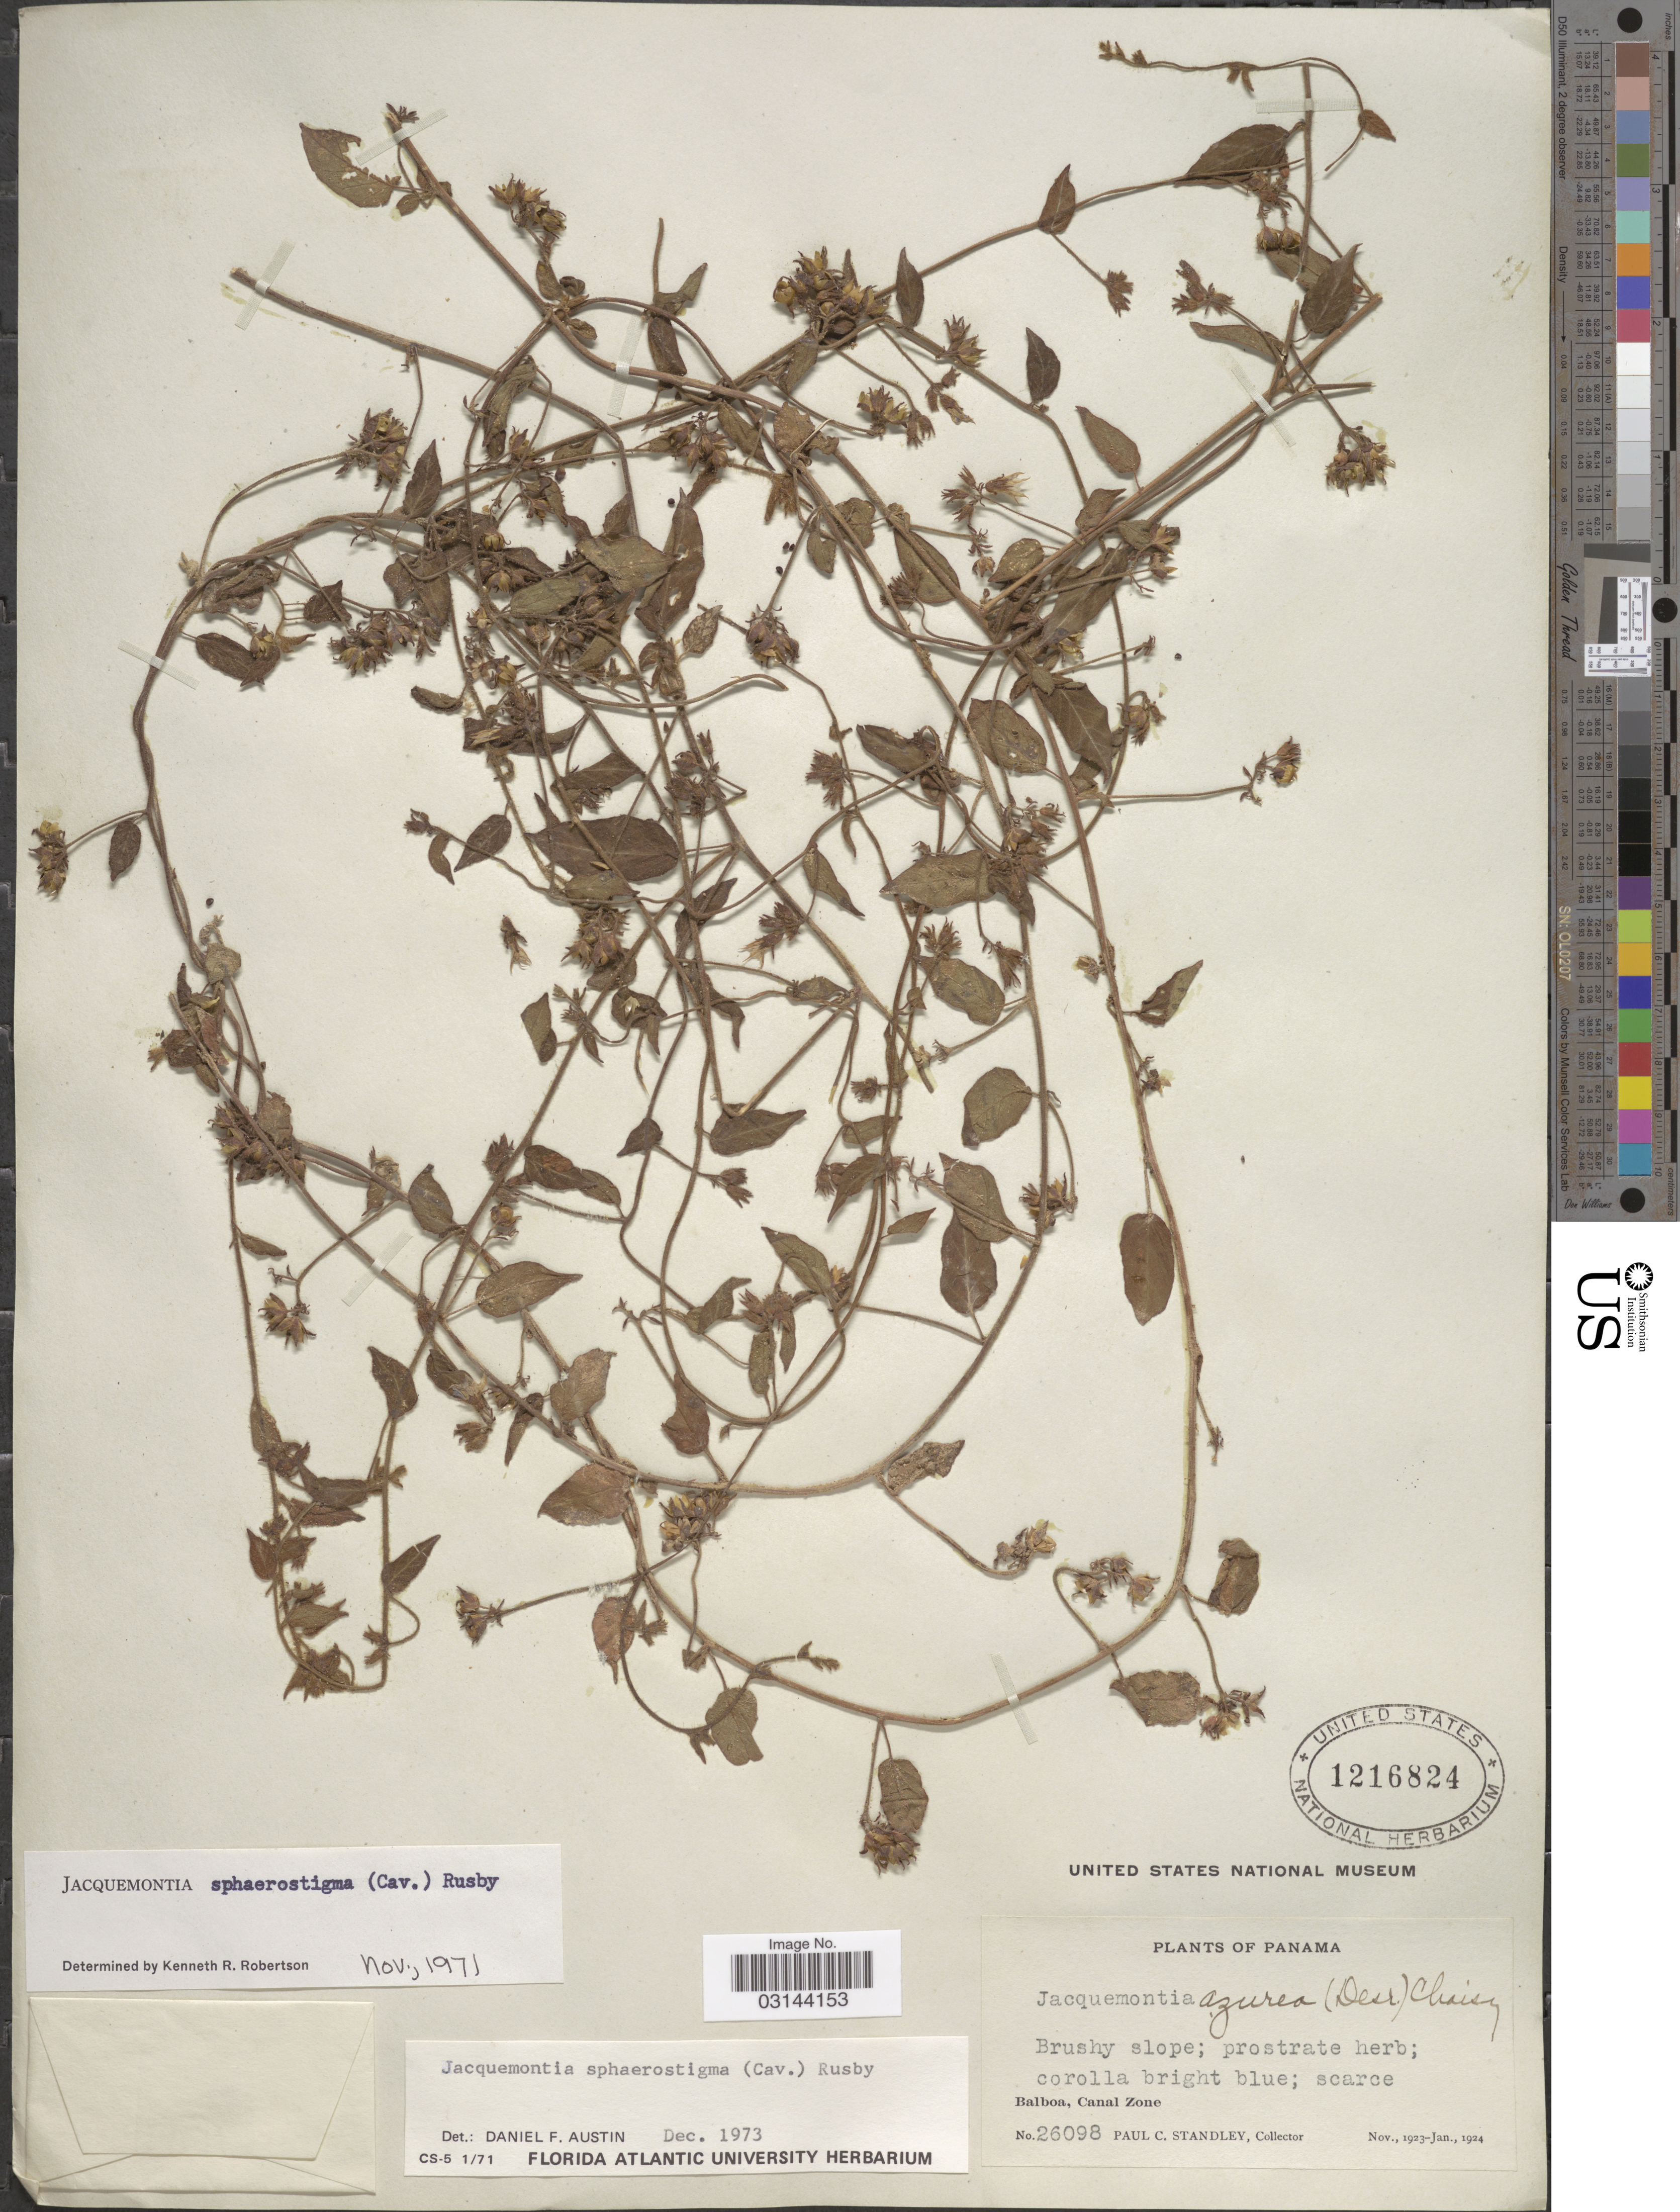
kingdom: Plantae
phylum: Tracheophyta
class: Magnoliopsida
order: Solanales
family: Convolvulaceae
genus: Jacquemontia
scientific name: Jacquemontia sphaerostigma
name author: (Cav.) Rusby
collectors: P. C. Standley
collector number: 26098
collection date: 1923-11/1924-01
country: Panama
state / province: Colón / Panamá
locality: Balboa, Canal Zone.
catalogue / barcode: US 1216824